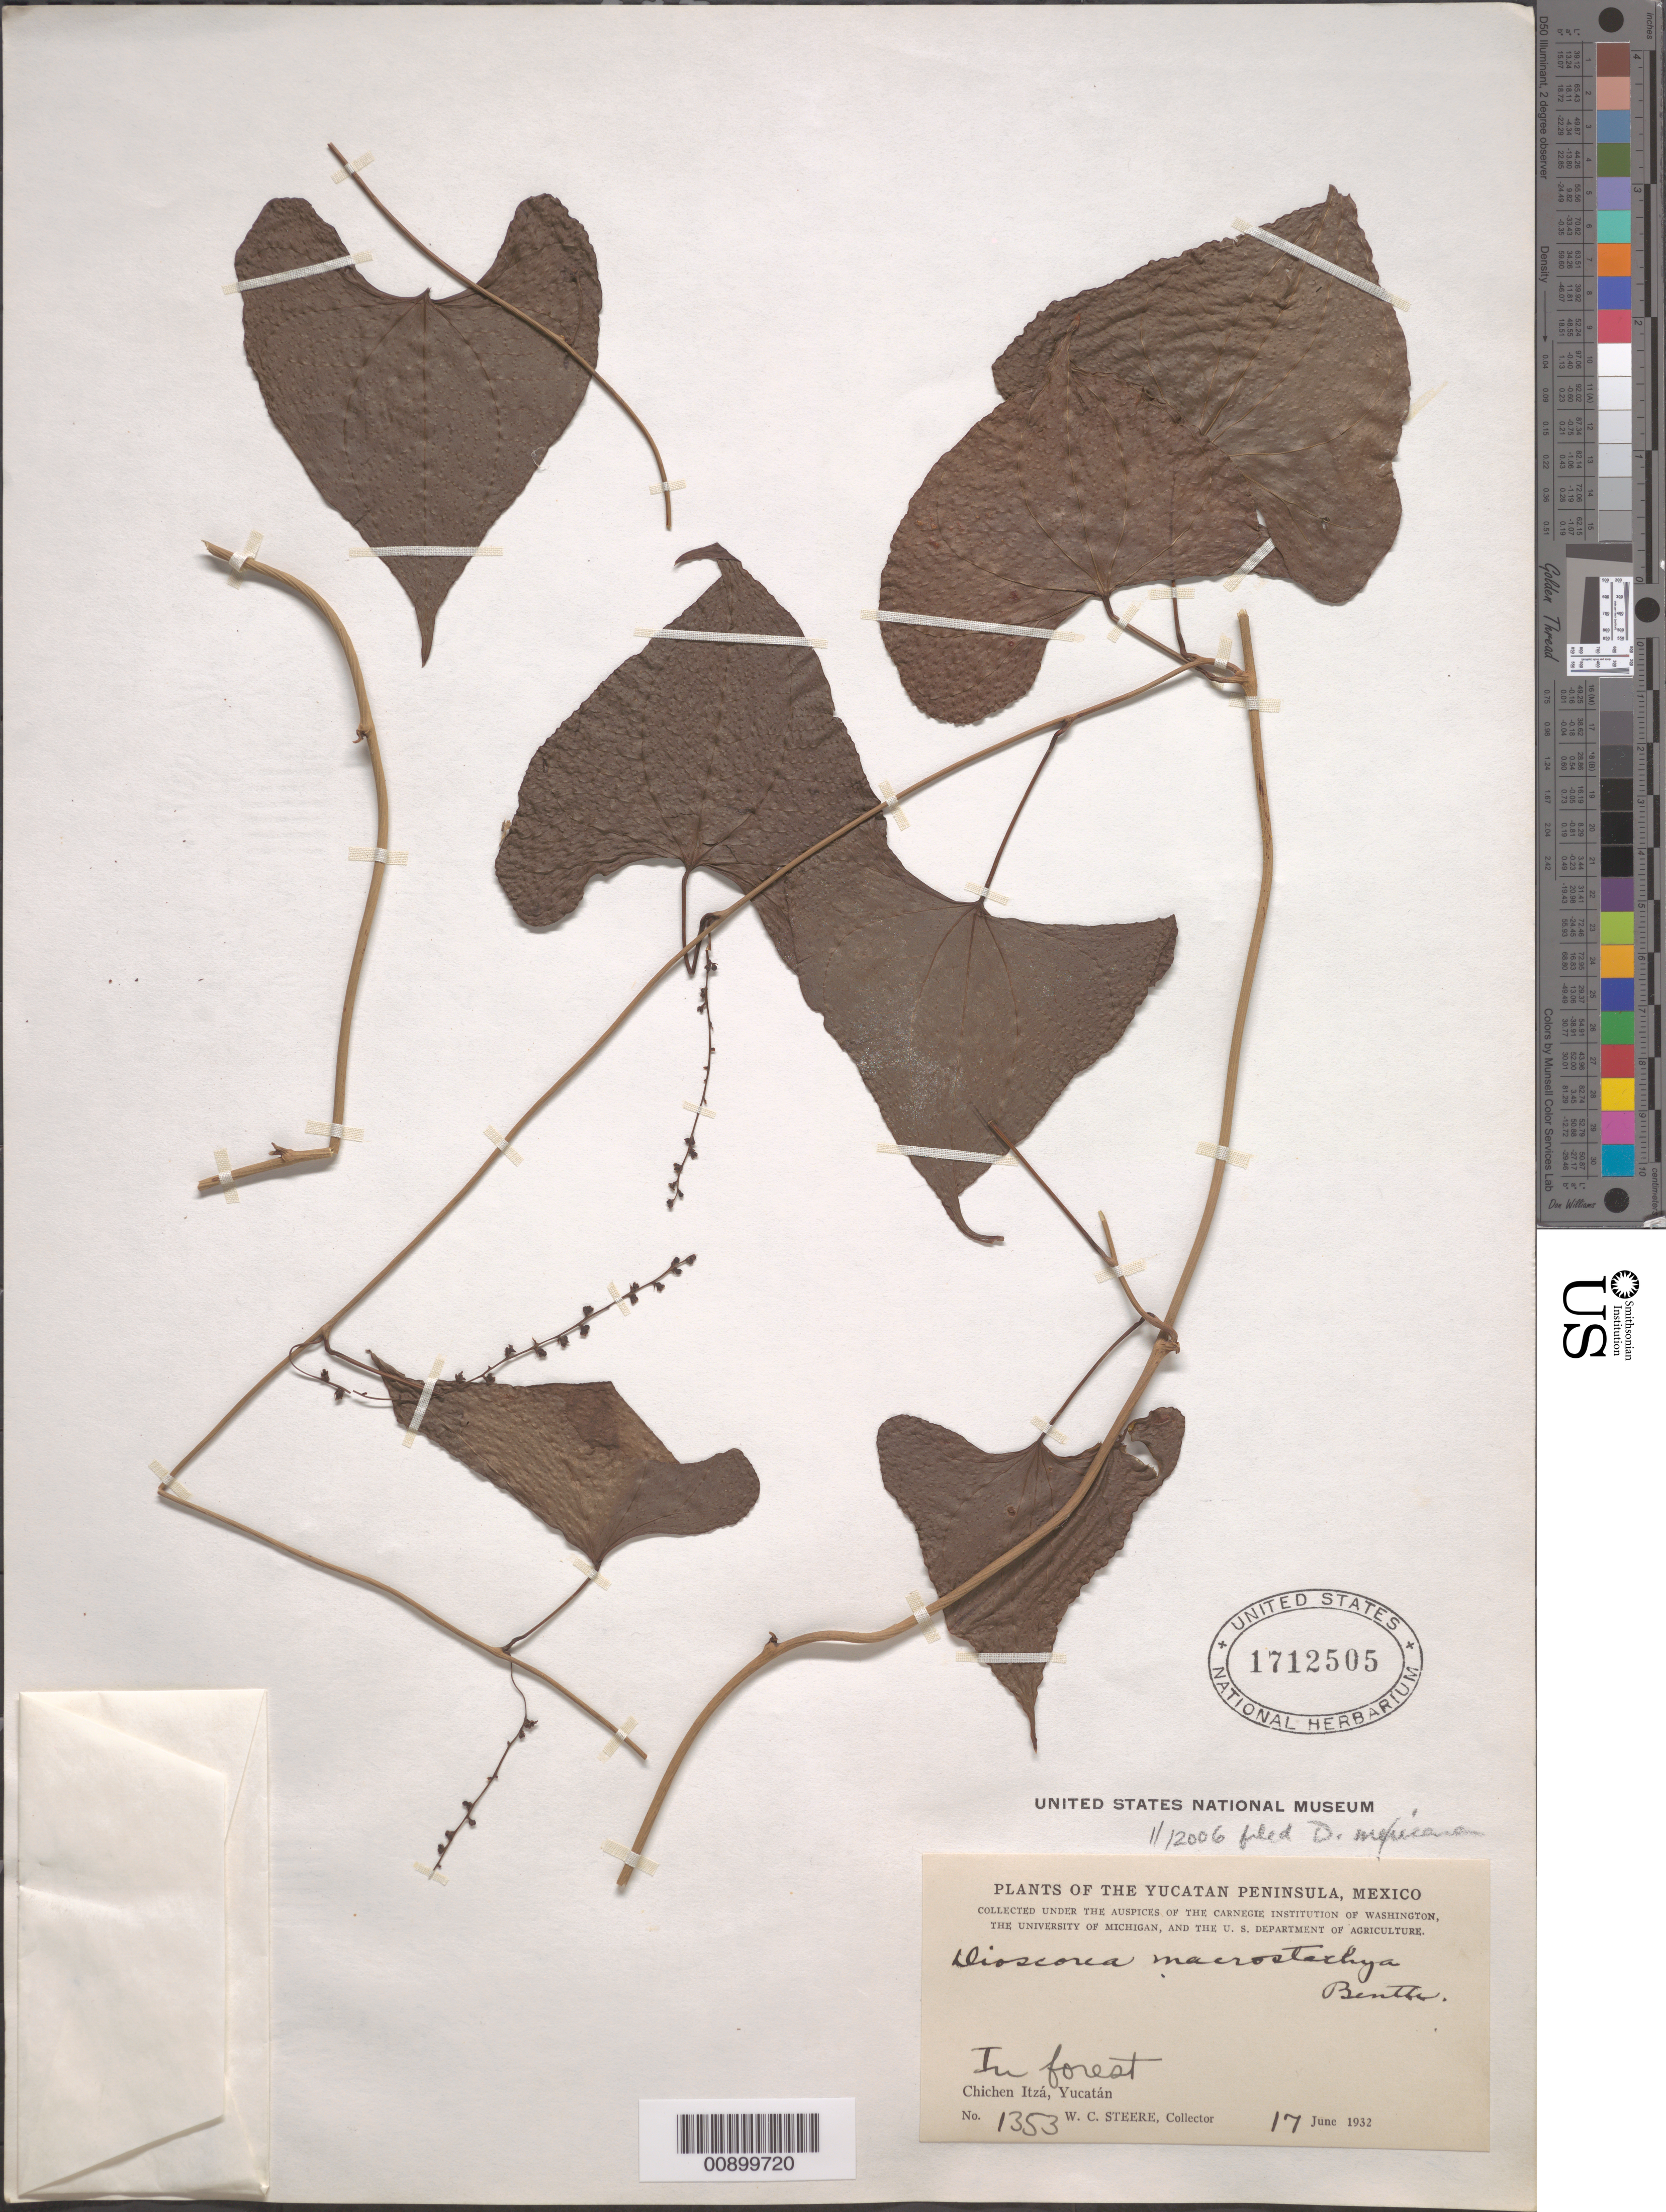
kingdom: Plantae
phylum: Tracheophyta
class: Liliopsida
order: Dioscoreales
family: Dioscoreaceae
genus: Dioscorea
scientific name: Dioscorea mexicana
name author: Scheidw.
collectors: W. C. Steere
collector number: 1353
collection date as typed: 17 Jun 1932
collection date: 1932-06-17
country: Mexico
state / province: Yucatán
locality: Chichen Itzá, Yucatán.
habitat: In forest.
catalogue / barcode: US 1712505